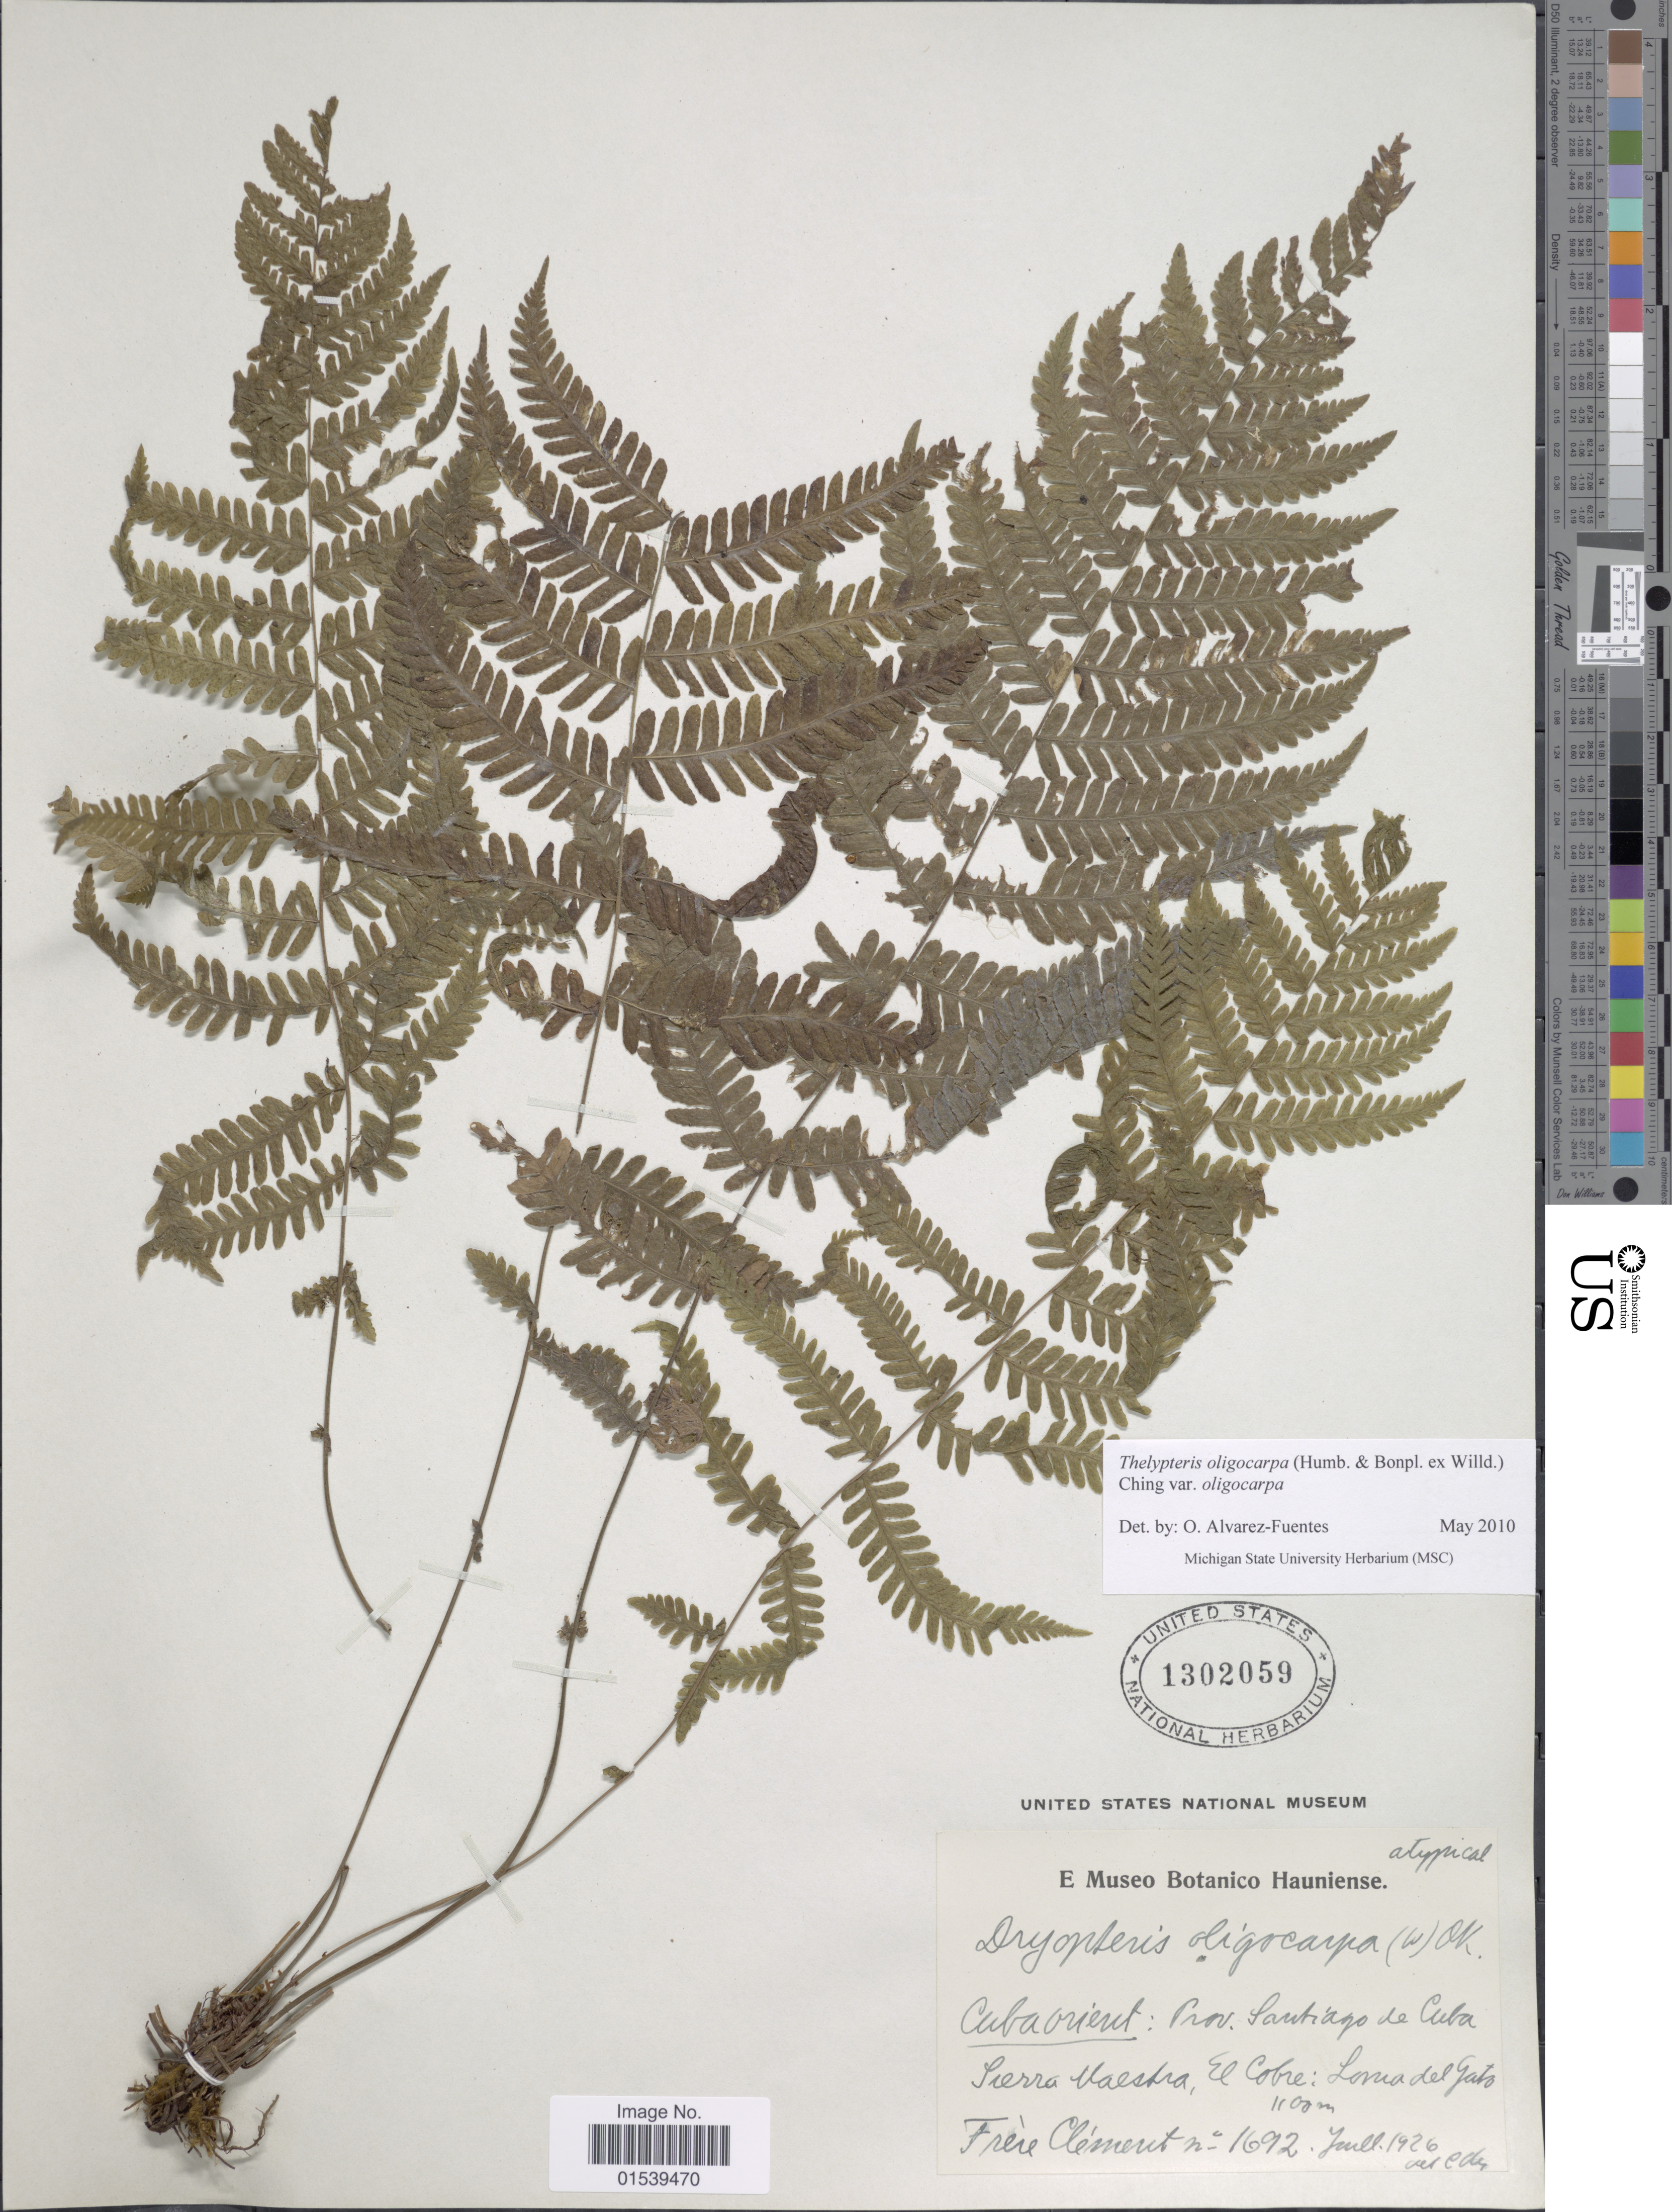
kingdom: Plantae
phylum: Tracheophyta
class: Polypodiopsida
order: Polypodiales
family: Thelypteridaceae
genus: Amauropelta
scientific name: Amauropelta oligocarpa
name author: (Humb. & Bonpl. ex Willd.) Pic. Serm.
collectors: B. Clement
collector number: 1692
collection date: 1926-07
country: Cuba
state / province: Santiago de Cuba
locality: Cuba orient: prov. Santiago de Cuba, Sierra Maestra, El Cobre: Lama del Gato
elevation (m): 1100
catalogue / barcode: US 1302059